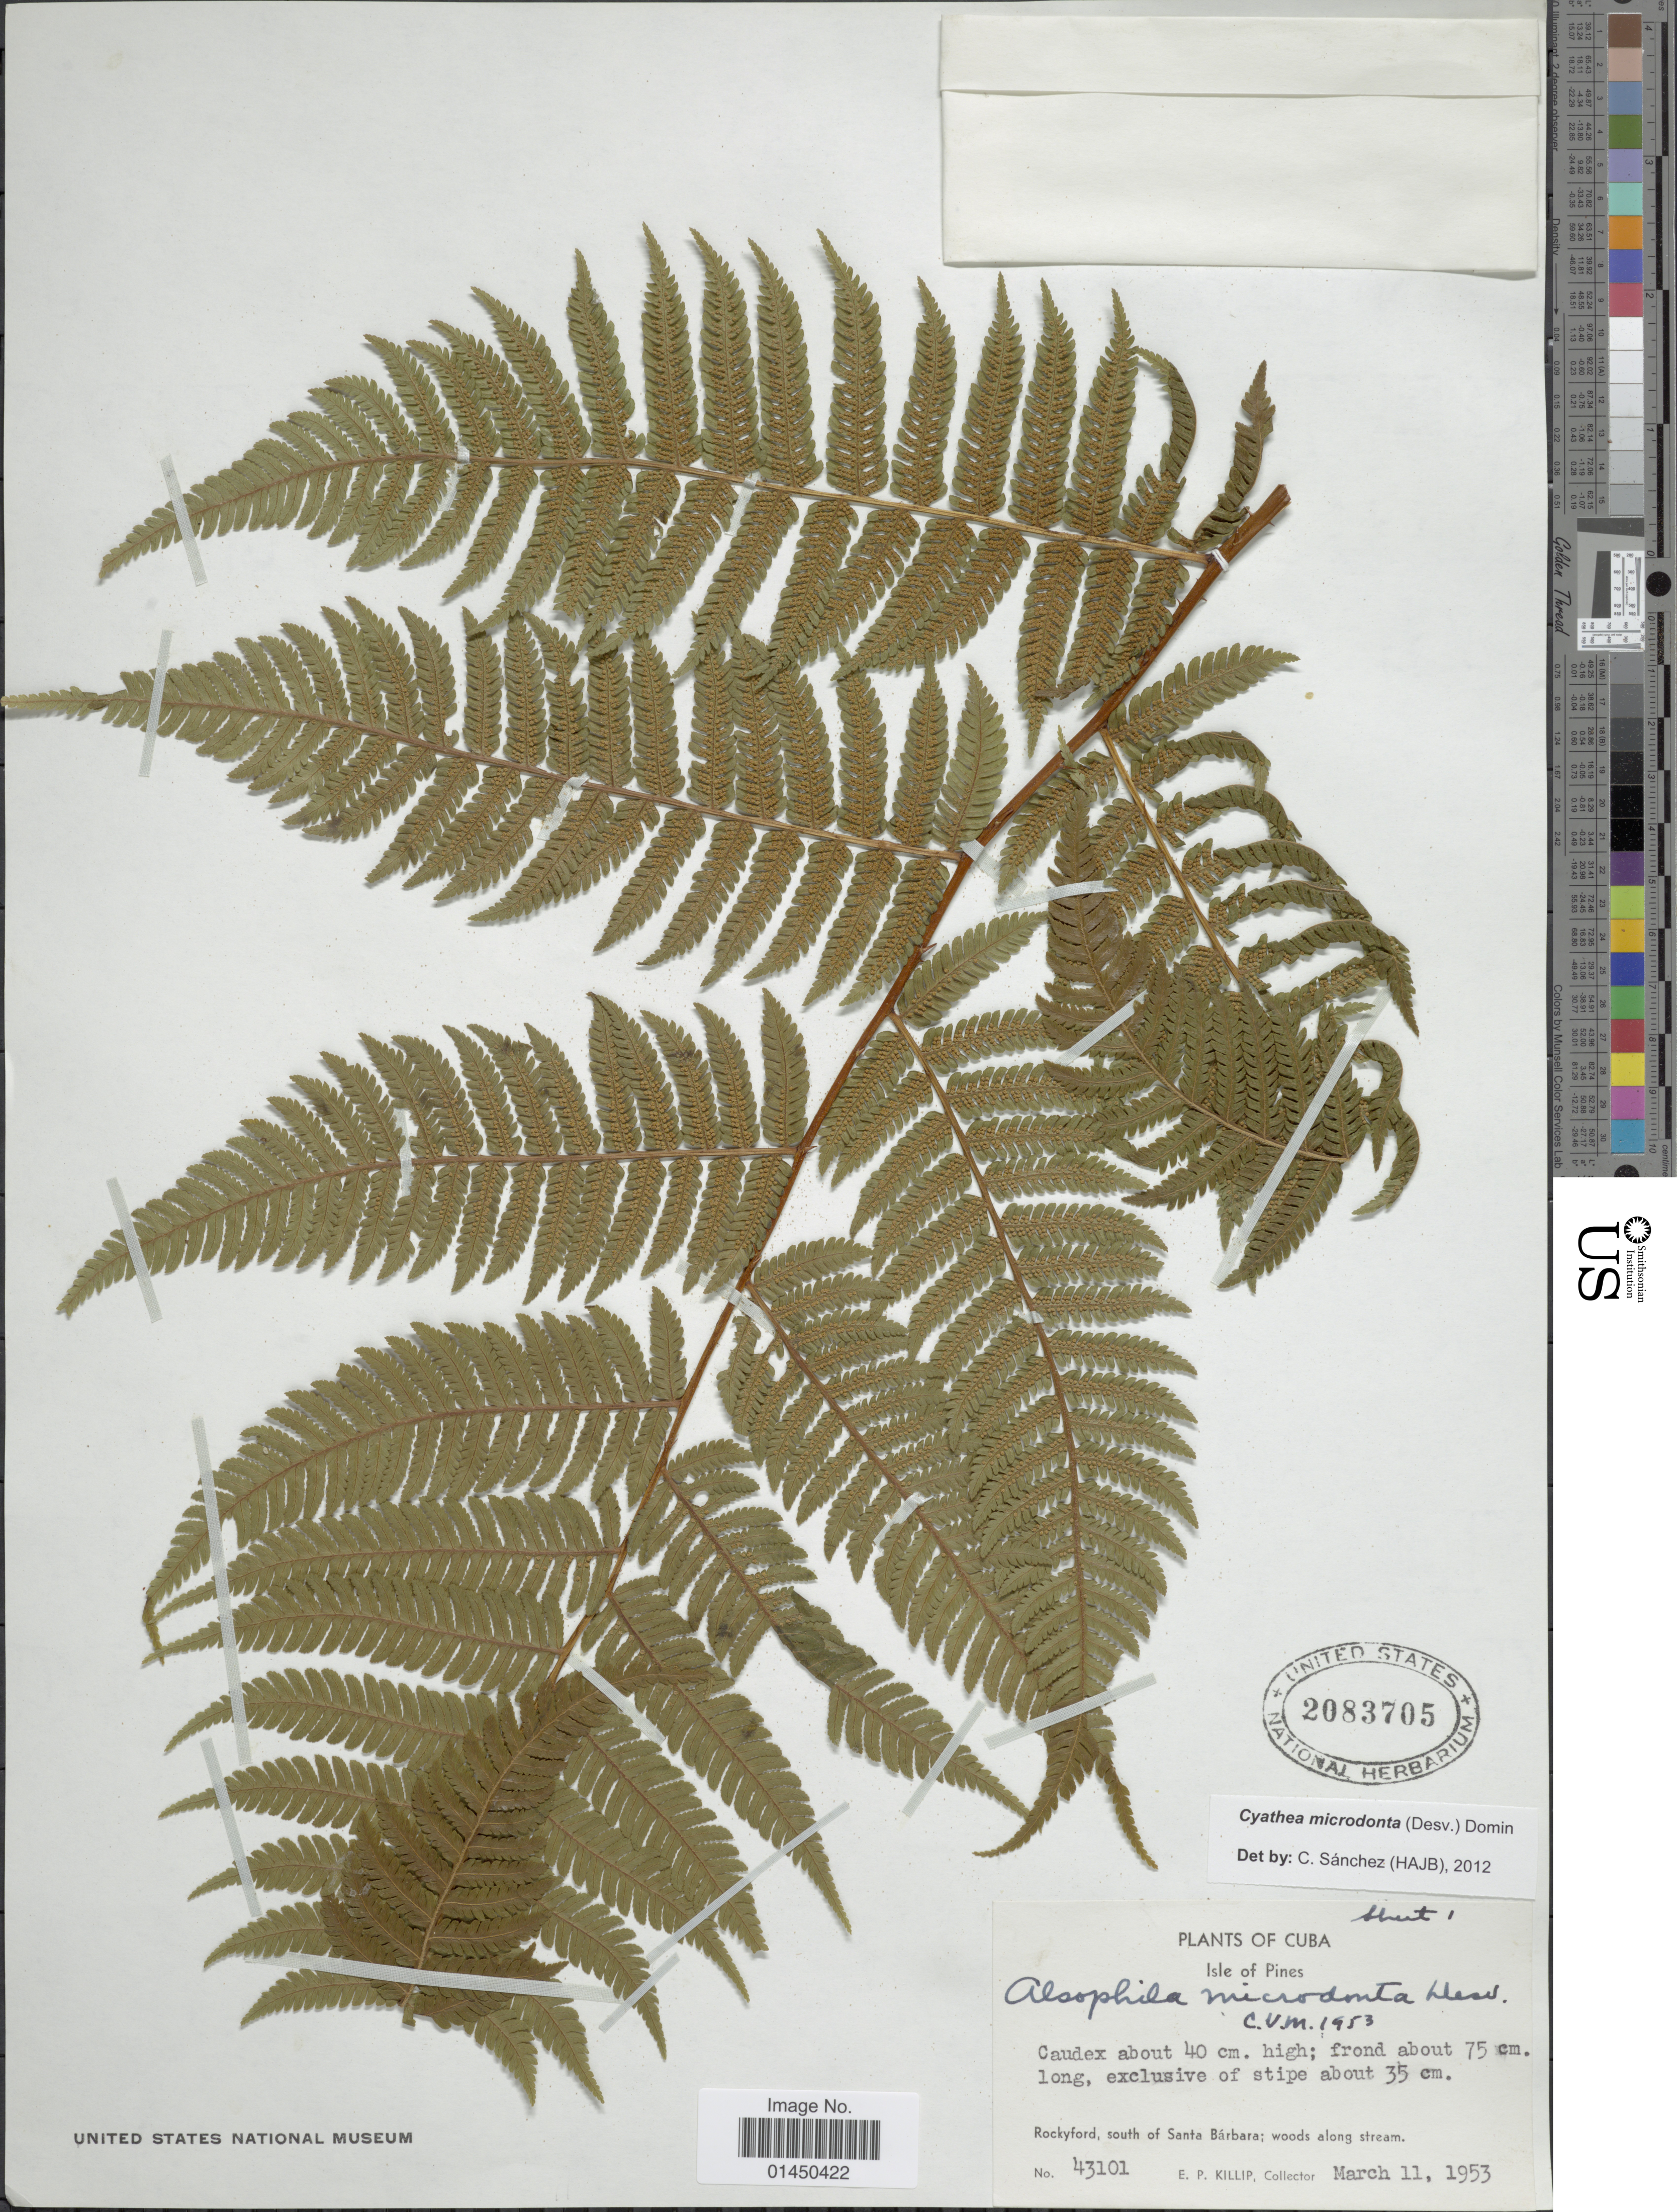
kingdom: Plantae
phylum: Tracheophyta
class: Polypodiopsida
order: Cyatheales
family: Cyatheaceae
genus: Cyathea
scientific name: Cyathea microdonta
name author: (Desv.) Domin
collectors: E. P. Killip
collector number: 43101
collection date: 1953-03-11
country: Cuba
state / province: Isla de la Juventud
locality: Isle of Pines, Rockyford, south of Santa Barbara, woods along stream.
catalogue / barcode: US 2083705